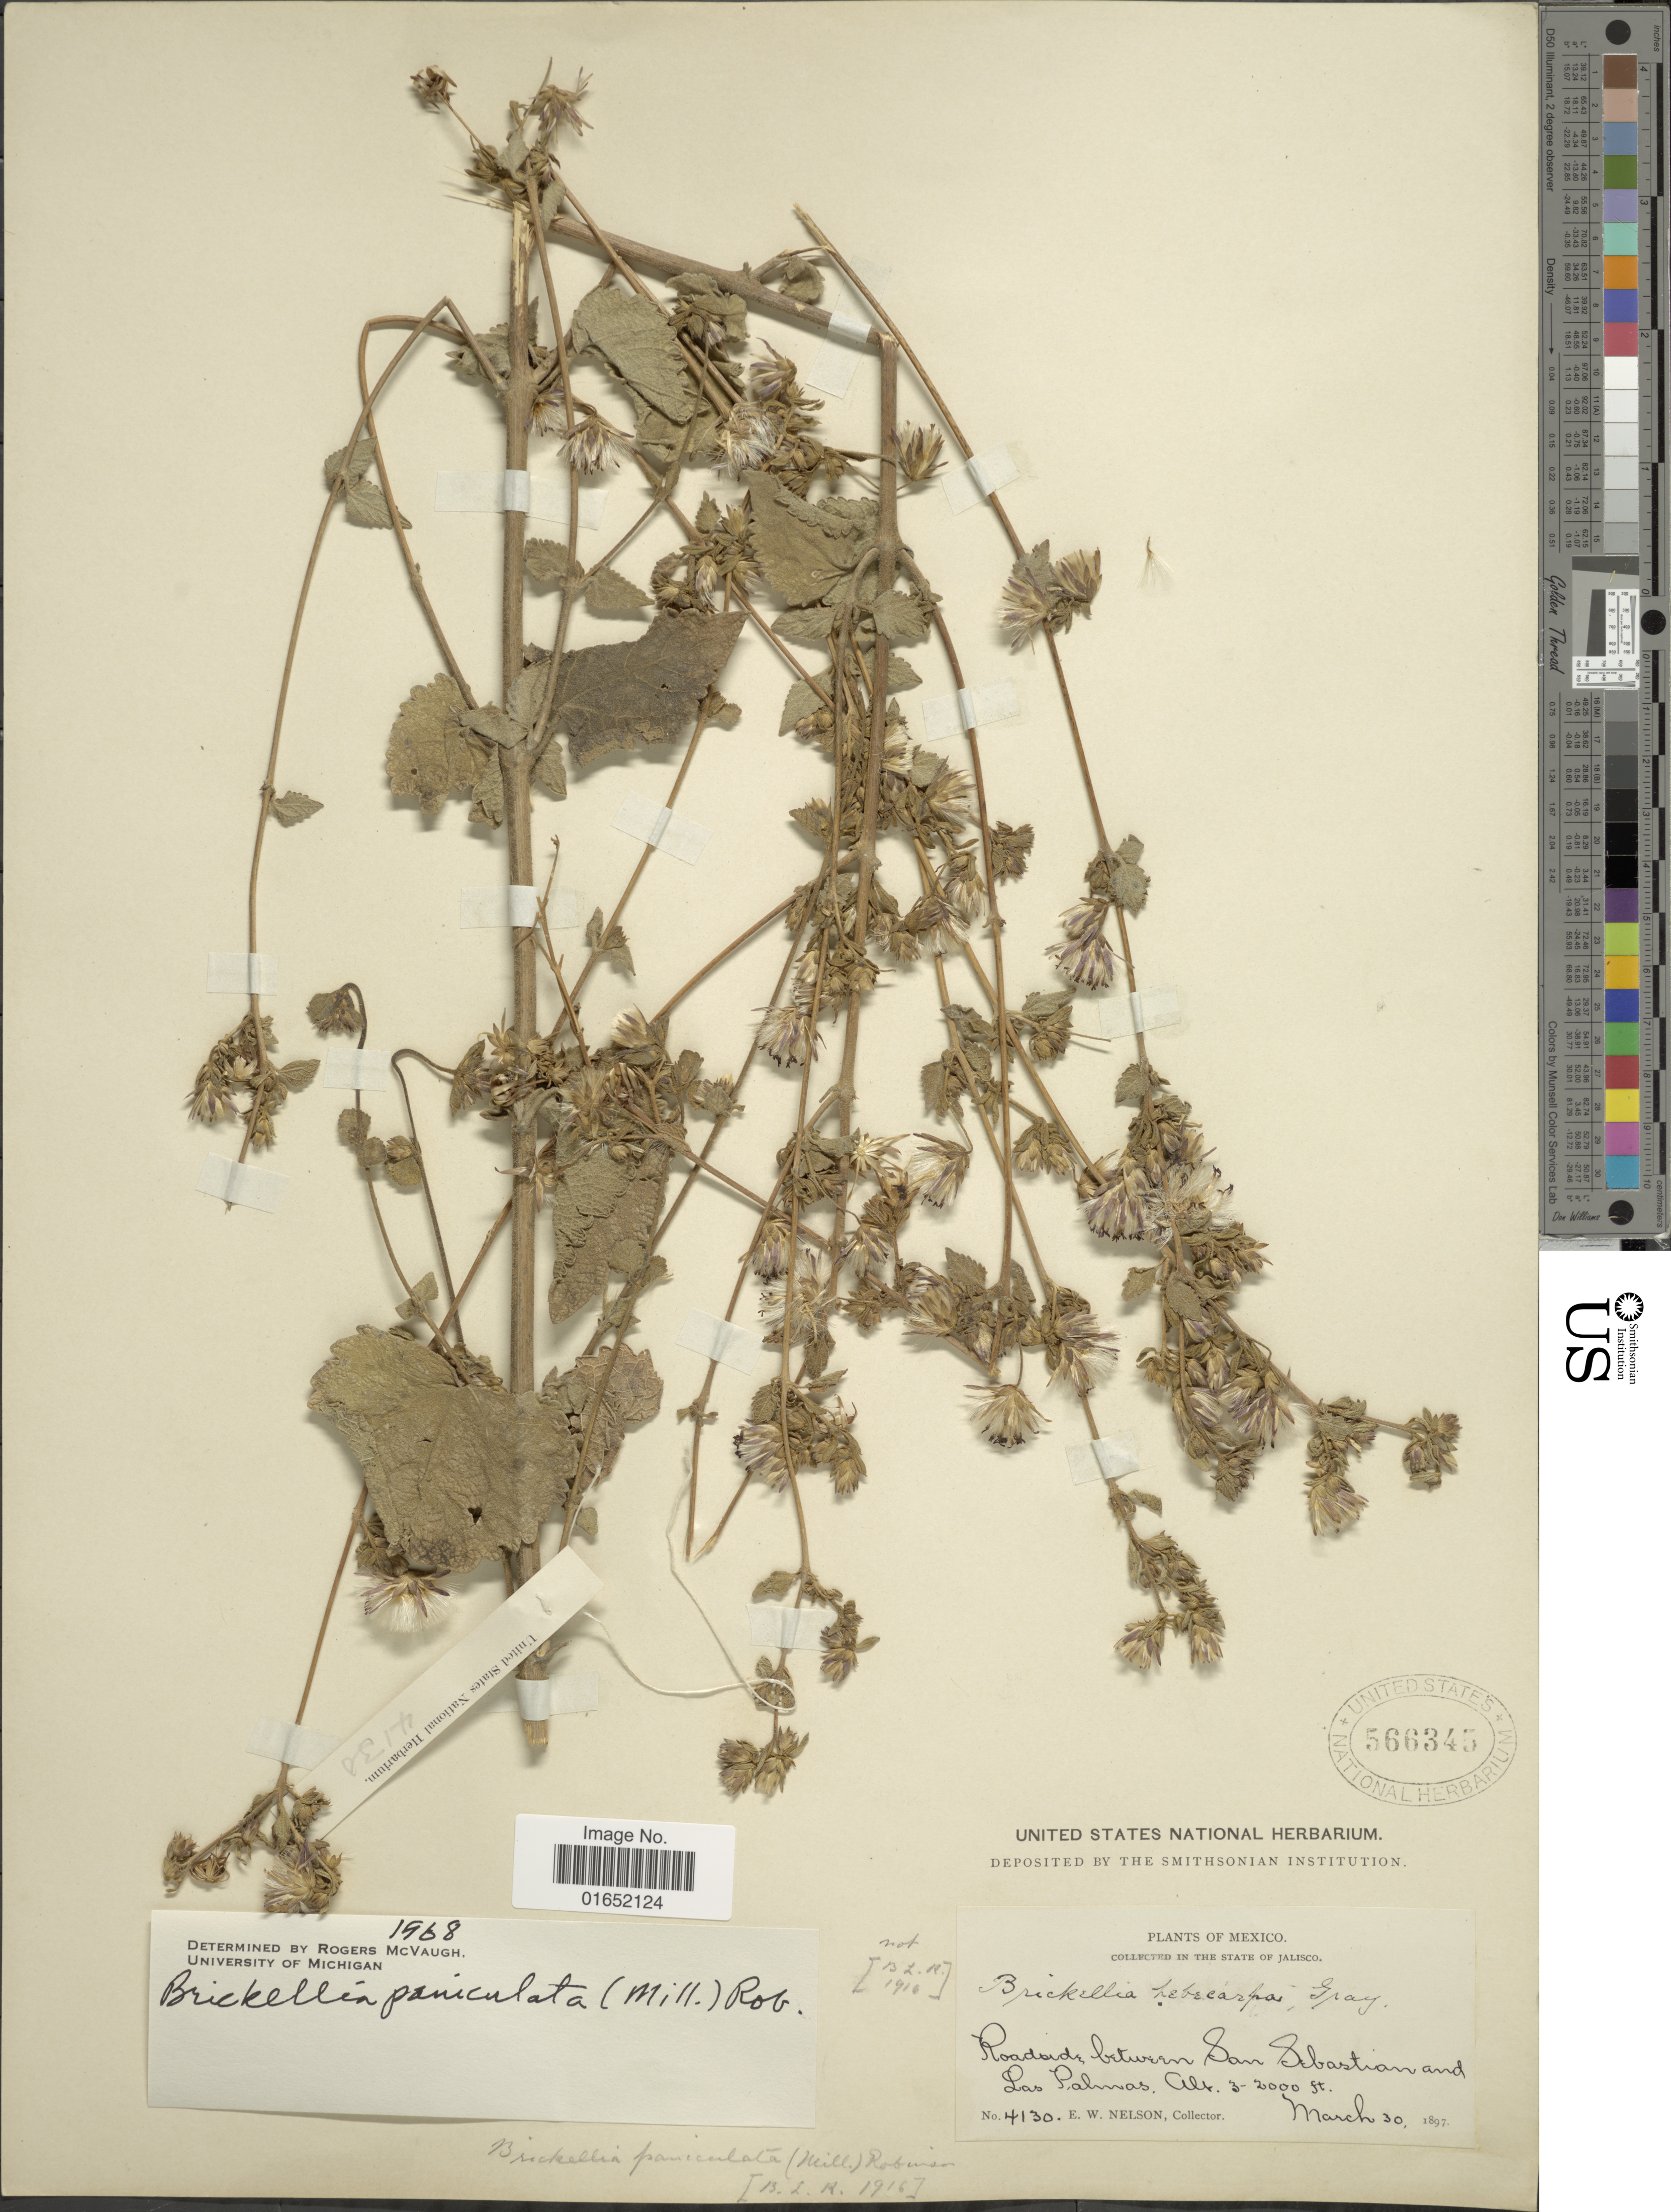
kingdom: Plantae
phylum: Tracheophyta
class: Magnoliopsida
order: Asterales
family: Asteraceae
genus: Brickellia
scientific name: Brickellia paniculata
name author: (Mill.) B.L. Rob.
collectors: E. W. Nelson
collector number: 4130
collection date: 1897-03-30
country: Mexico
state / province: Jalisco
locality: Roadside between San Sebastian and Las Palmas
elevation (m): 610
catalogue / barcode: US 566345